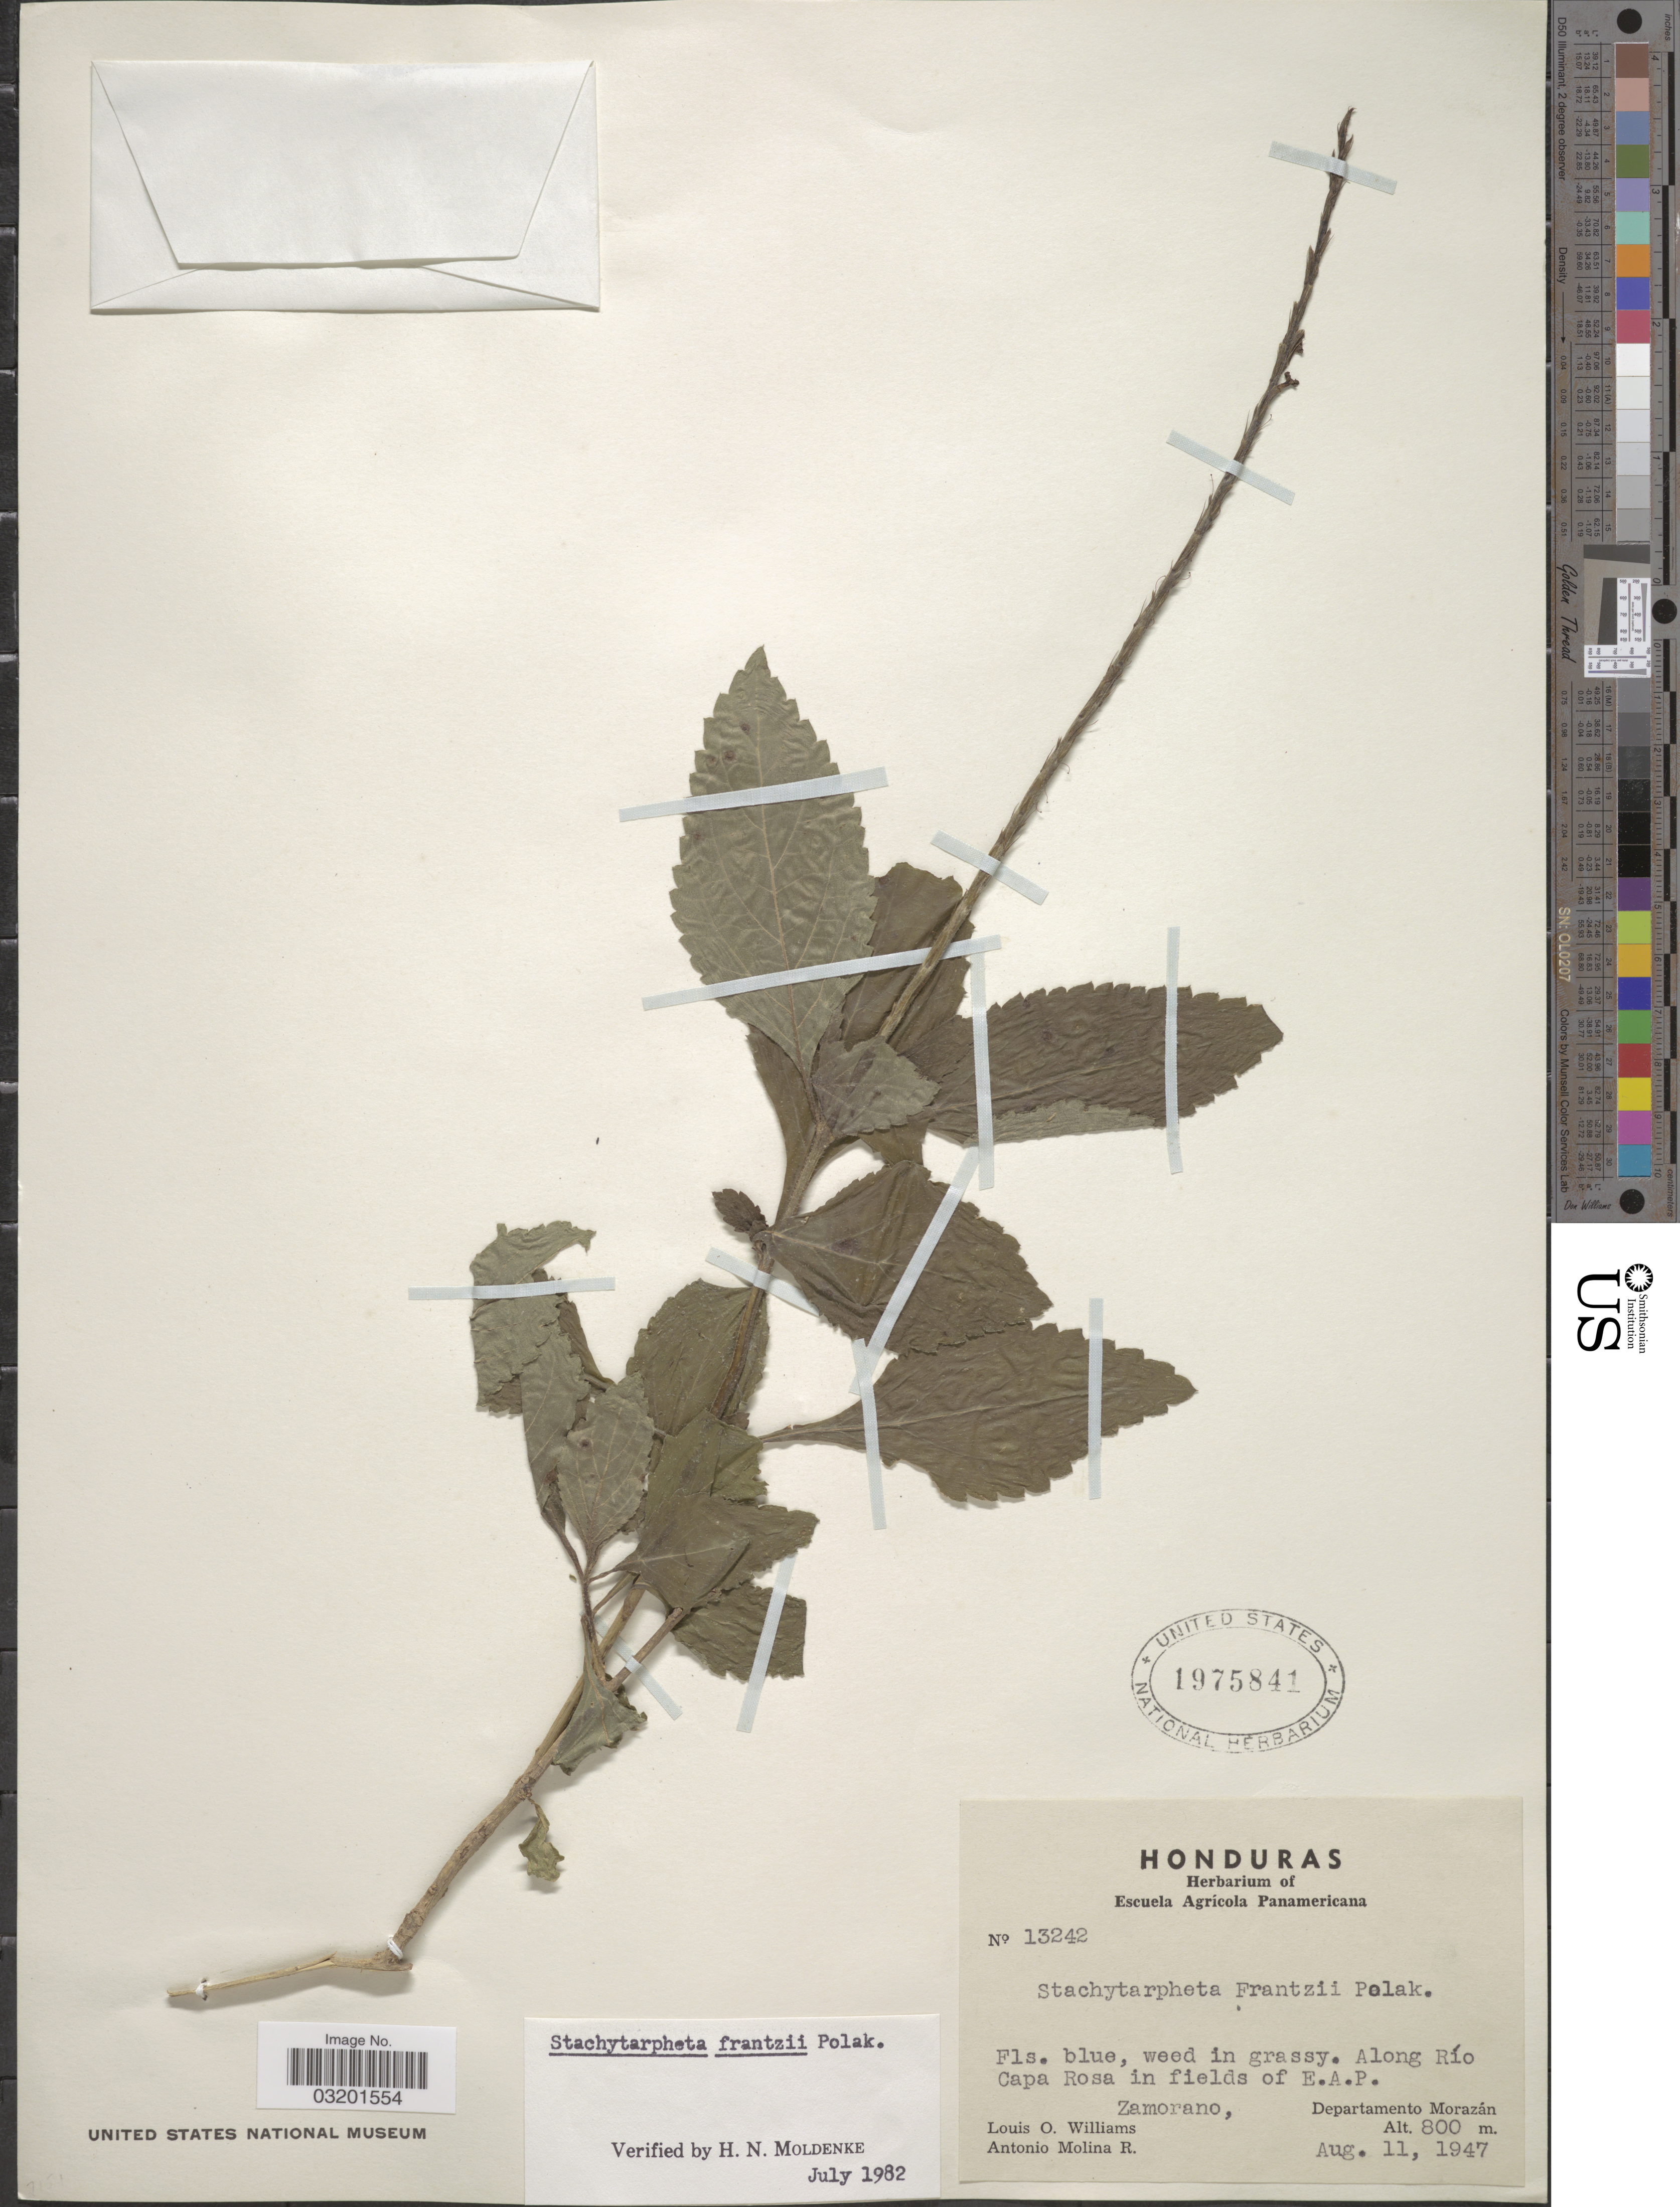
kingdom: Plantae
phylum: Tracheophyta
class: Magnoliopsida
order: Lamiales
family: Verbenaceae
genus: Stachytarpheta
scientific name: Stachytarpheta frantzii var. frantzii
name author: Pol.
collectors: L. O. Williams & A. Molina R.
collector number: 13242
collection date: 1947-08-11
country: Honduras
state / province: Fco. Morazán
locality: Along Río Capa Rosa in fields of E.A.P. Zamorano, Departamento Morazán.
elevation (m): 800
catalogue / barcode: US 1975841